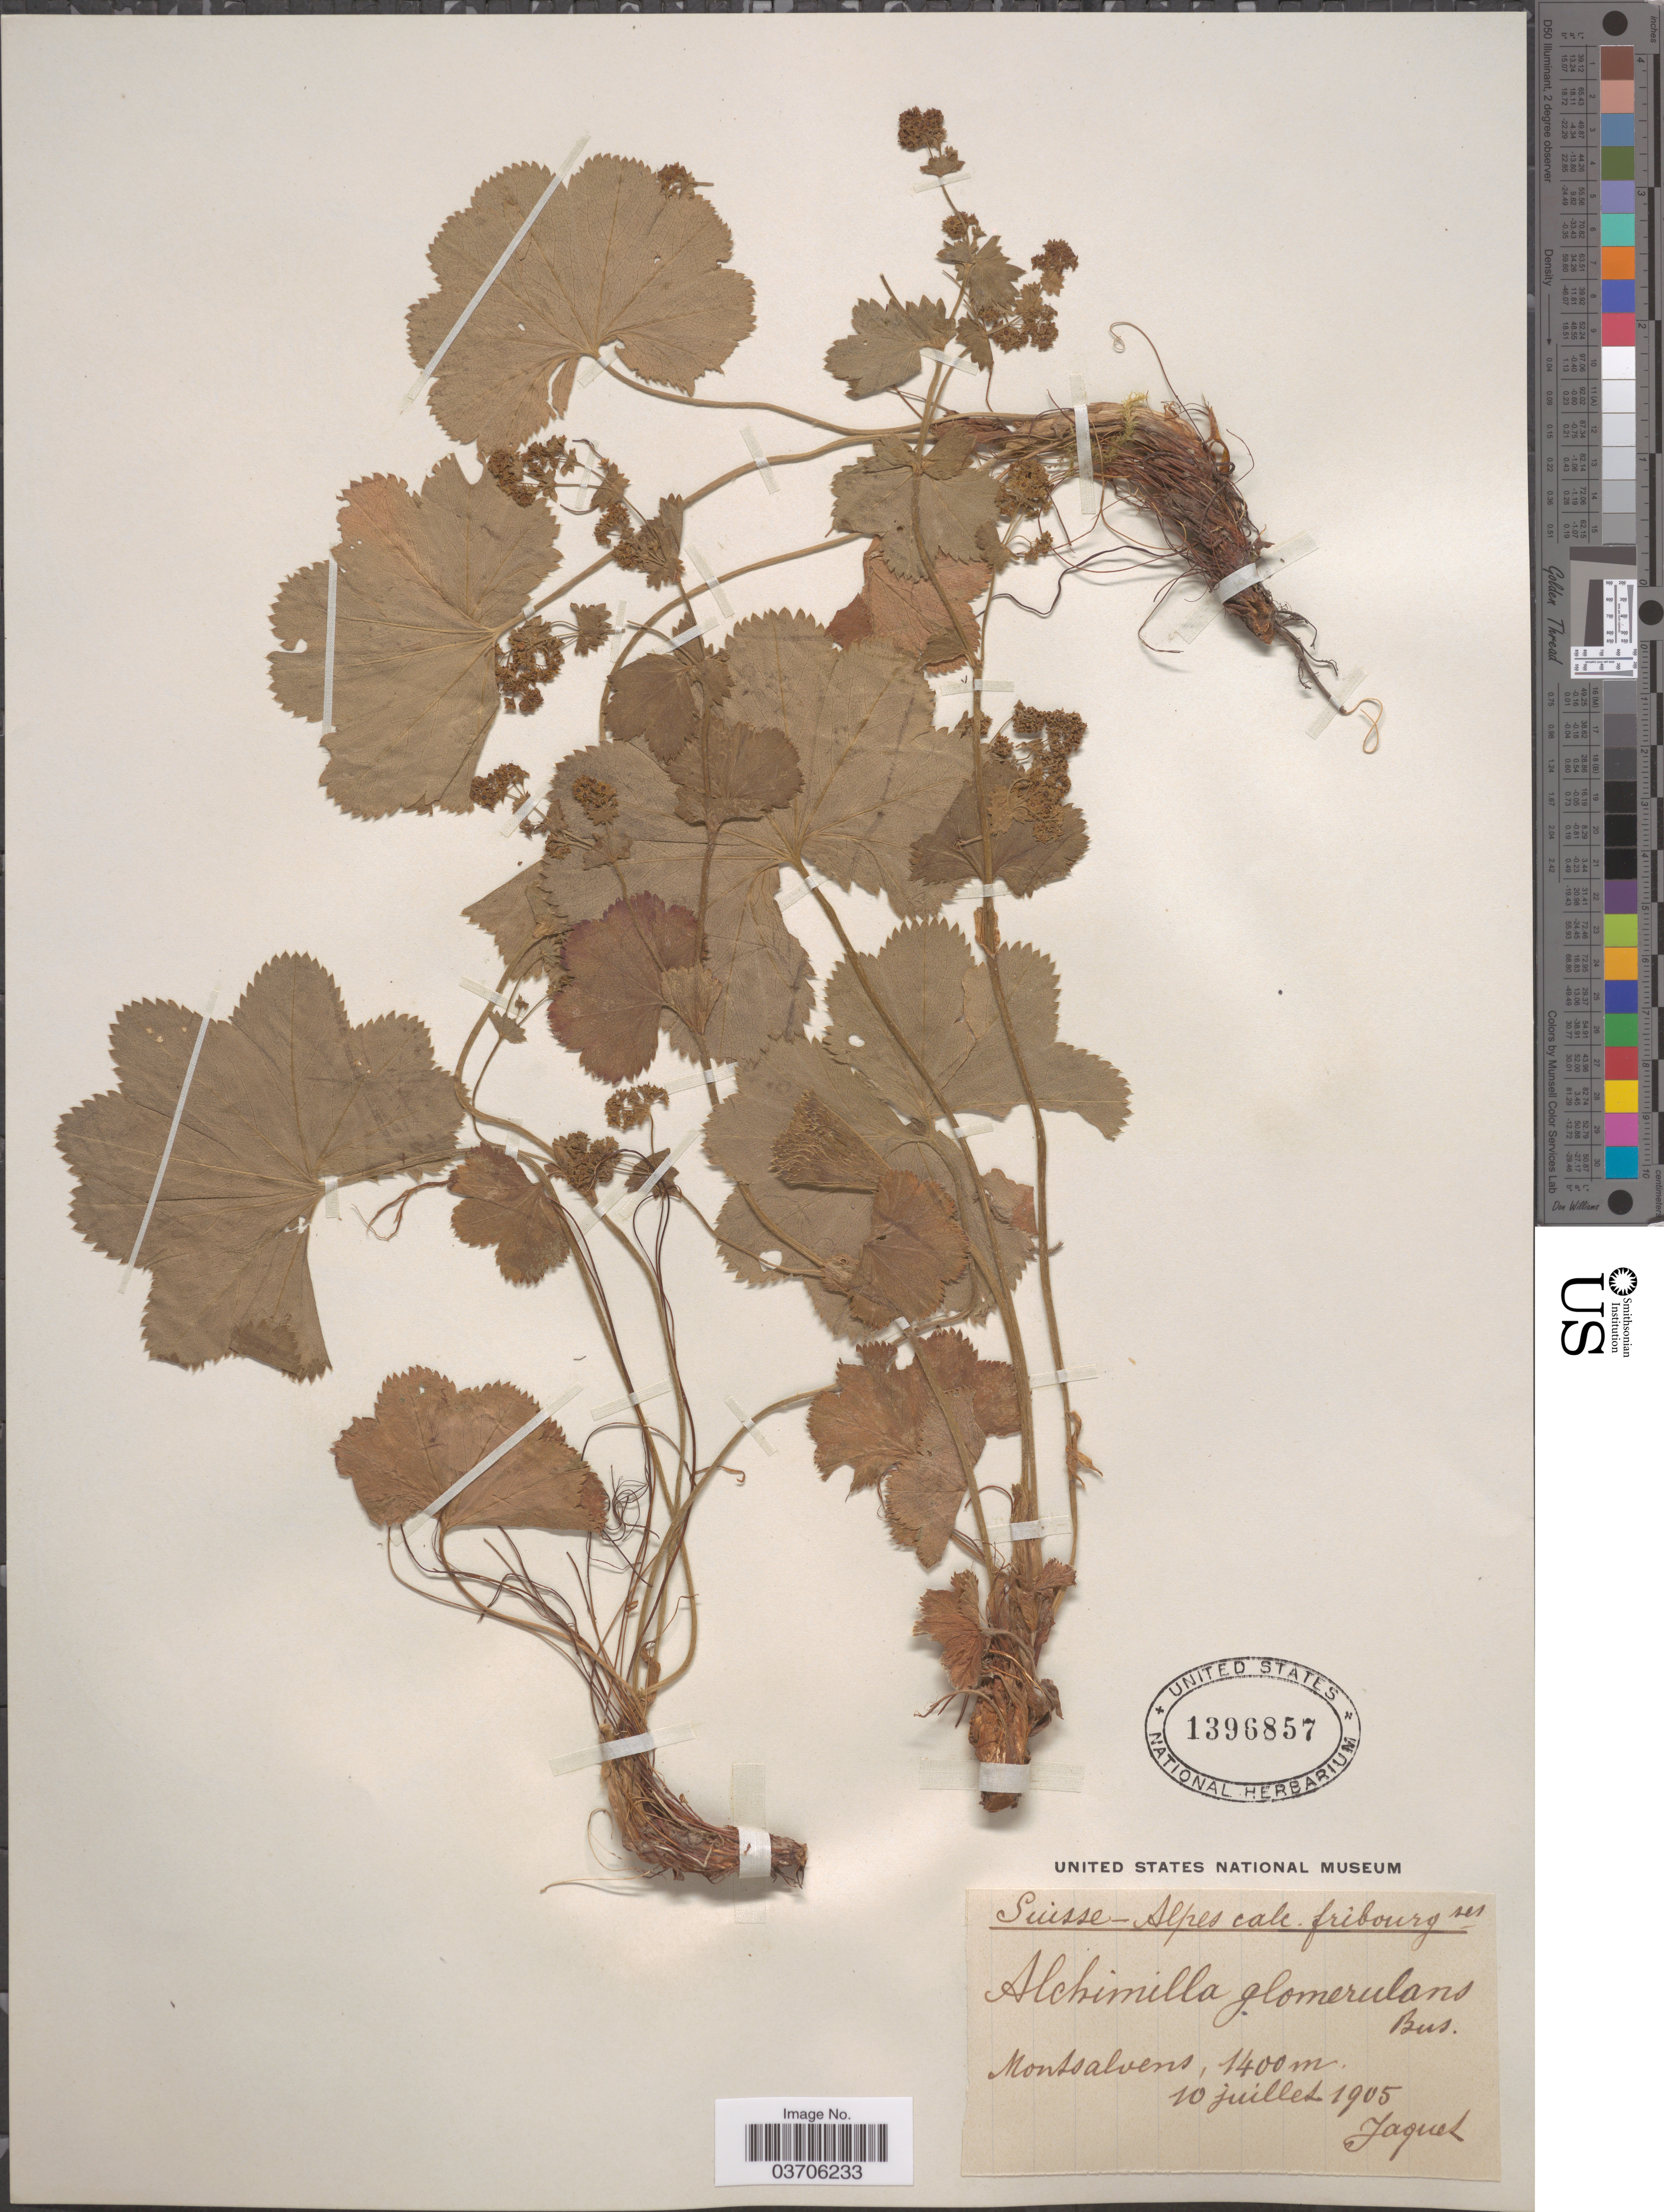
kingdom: Plantae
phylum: Tracheophyta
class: Magnoliopsida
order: Rosales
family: Rosaceae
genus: Alchemilla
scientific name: Alchemilla glomerulans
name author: Buser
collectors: -. Jaquet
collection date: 1905-07-10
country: Switzerland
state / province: Fribourg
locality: Suisse- Alpes calc. fribourgses. Montsalvens.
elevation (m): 1400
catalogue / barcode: US 1396857